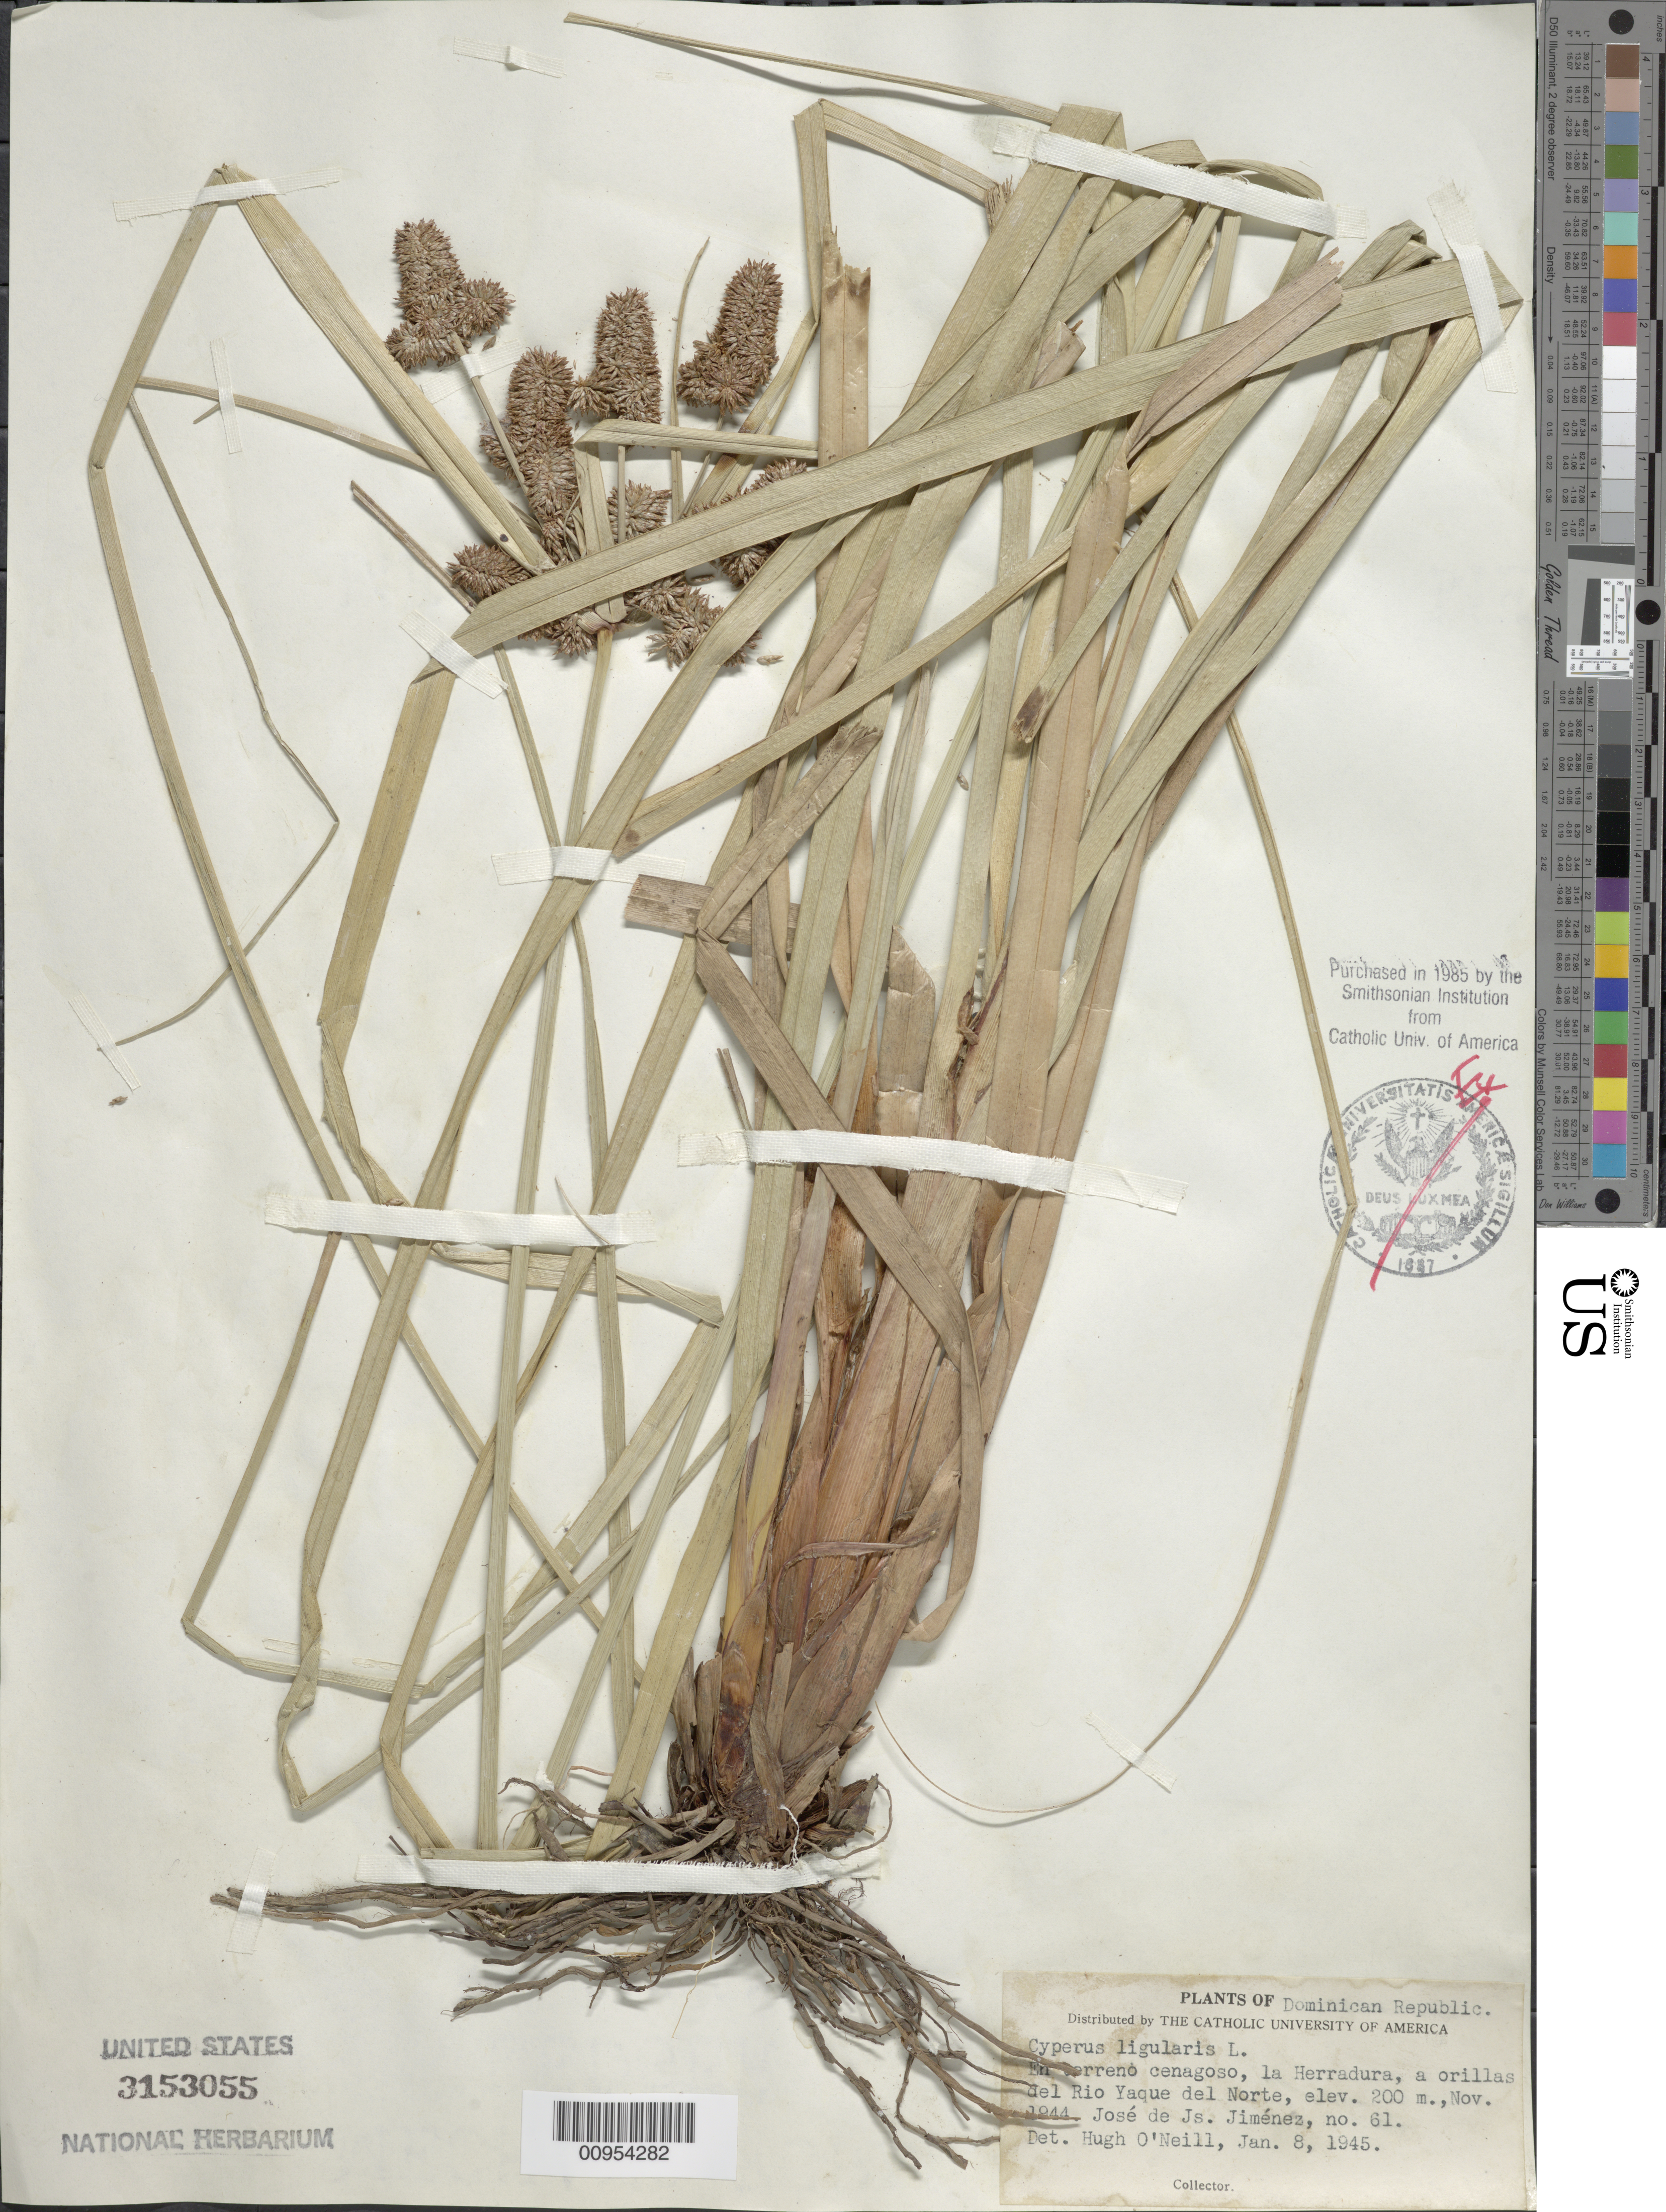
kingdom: Plantae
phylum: Tracheophyta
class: Liliopsida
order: Poales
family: Cyperaceae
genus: Cyperus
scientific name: Cyperus ligularis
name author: L.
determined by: O'Neill, Hugh T.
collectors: J. J. Jiménez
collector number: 61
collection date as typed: Nov 1944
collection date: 1944-11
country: Dominican Republic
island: Hispaniola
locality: La Herradura, a orillas del Rio Yaque del Norte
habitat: En terreno cenagoso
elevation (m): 200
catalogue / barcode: US 3153055